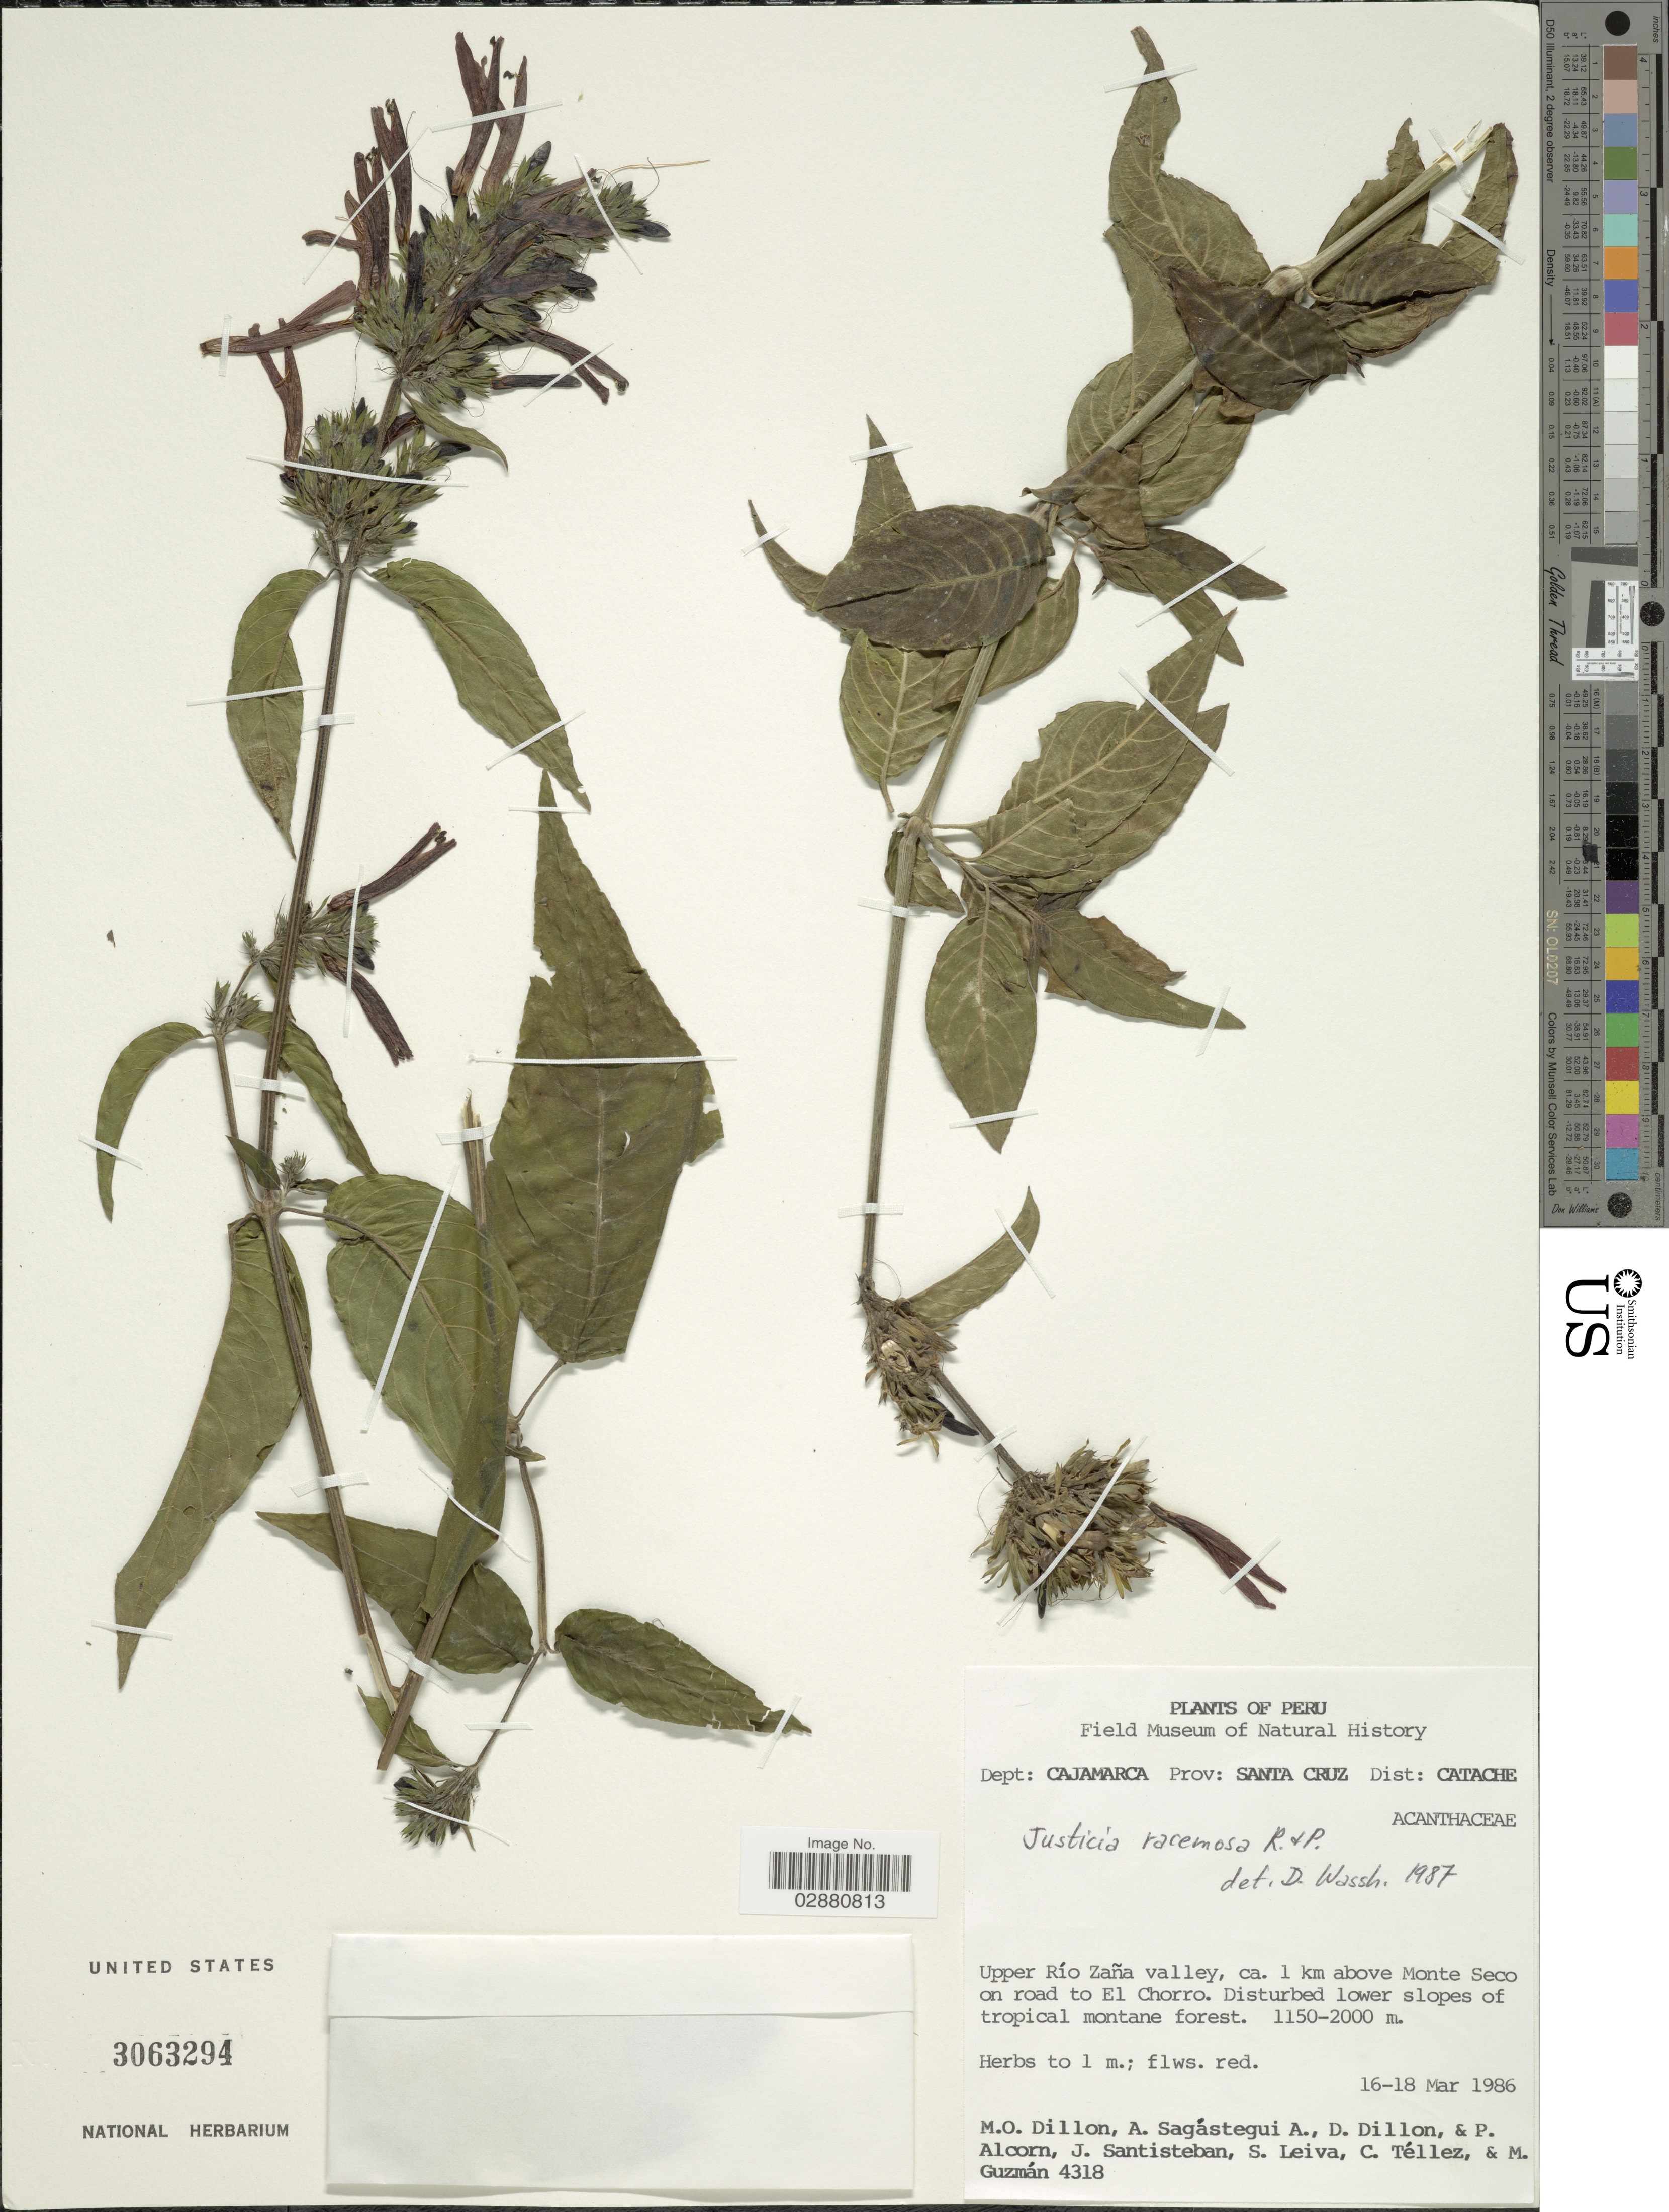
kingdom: Plantae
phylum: Tracheophyta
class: Magnoliopsida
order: Lamiales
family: Acanthaceae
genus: Justicia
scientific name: Justicia secunda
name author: Vahl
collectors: M. O. Dillon, A. Sagástegui A., D. Dillon, P. Alcorn & et al.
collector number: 4318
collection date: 1986-03-16/1986-03-18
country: Peru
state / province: Cajamarca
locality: Dept: Cajamarca. Prov: Santa Cruz. Dist: Catache. Upper Río Zaña valley, ca. 1 km above Monte Seco on road to El Chorro.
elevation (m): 1150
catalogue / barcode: US 3063294